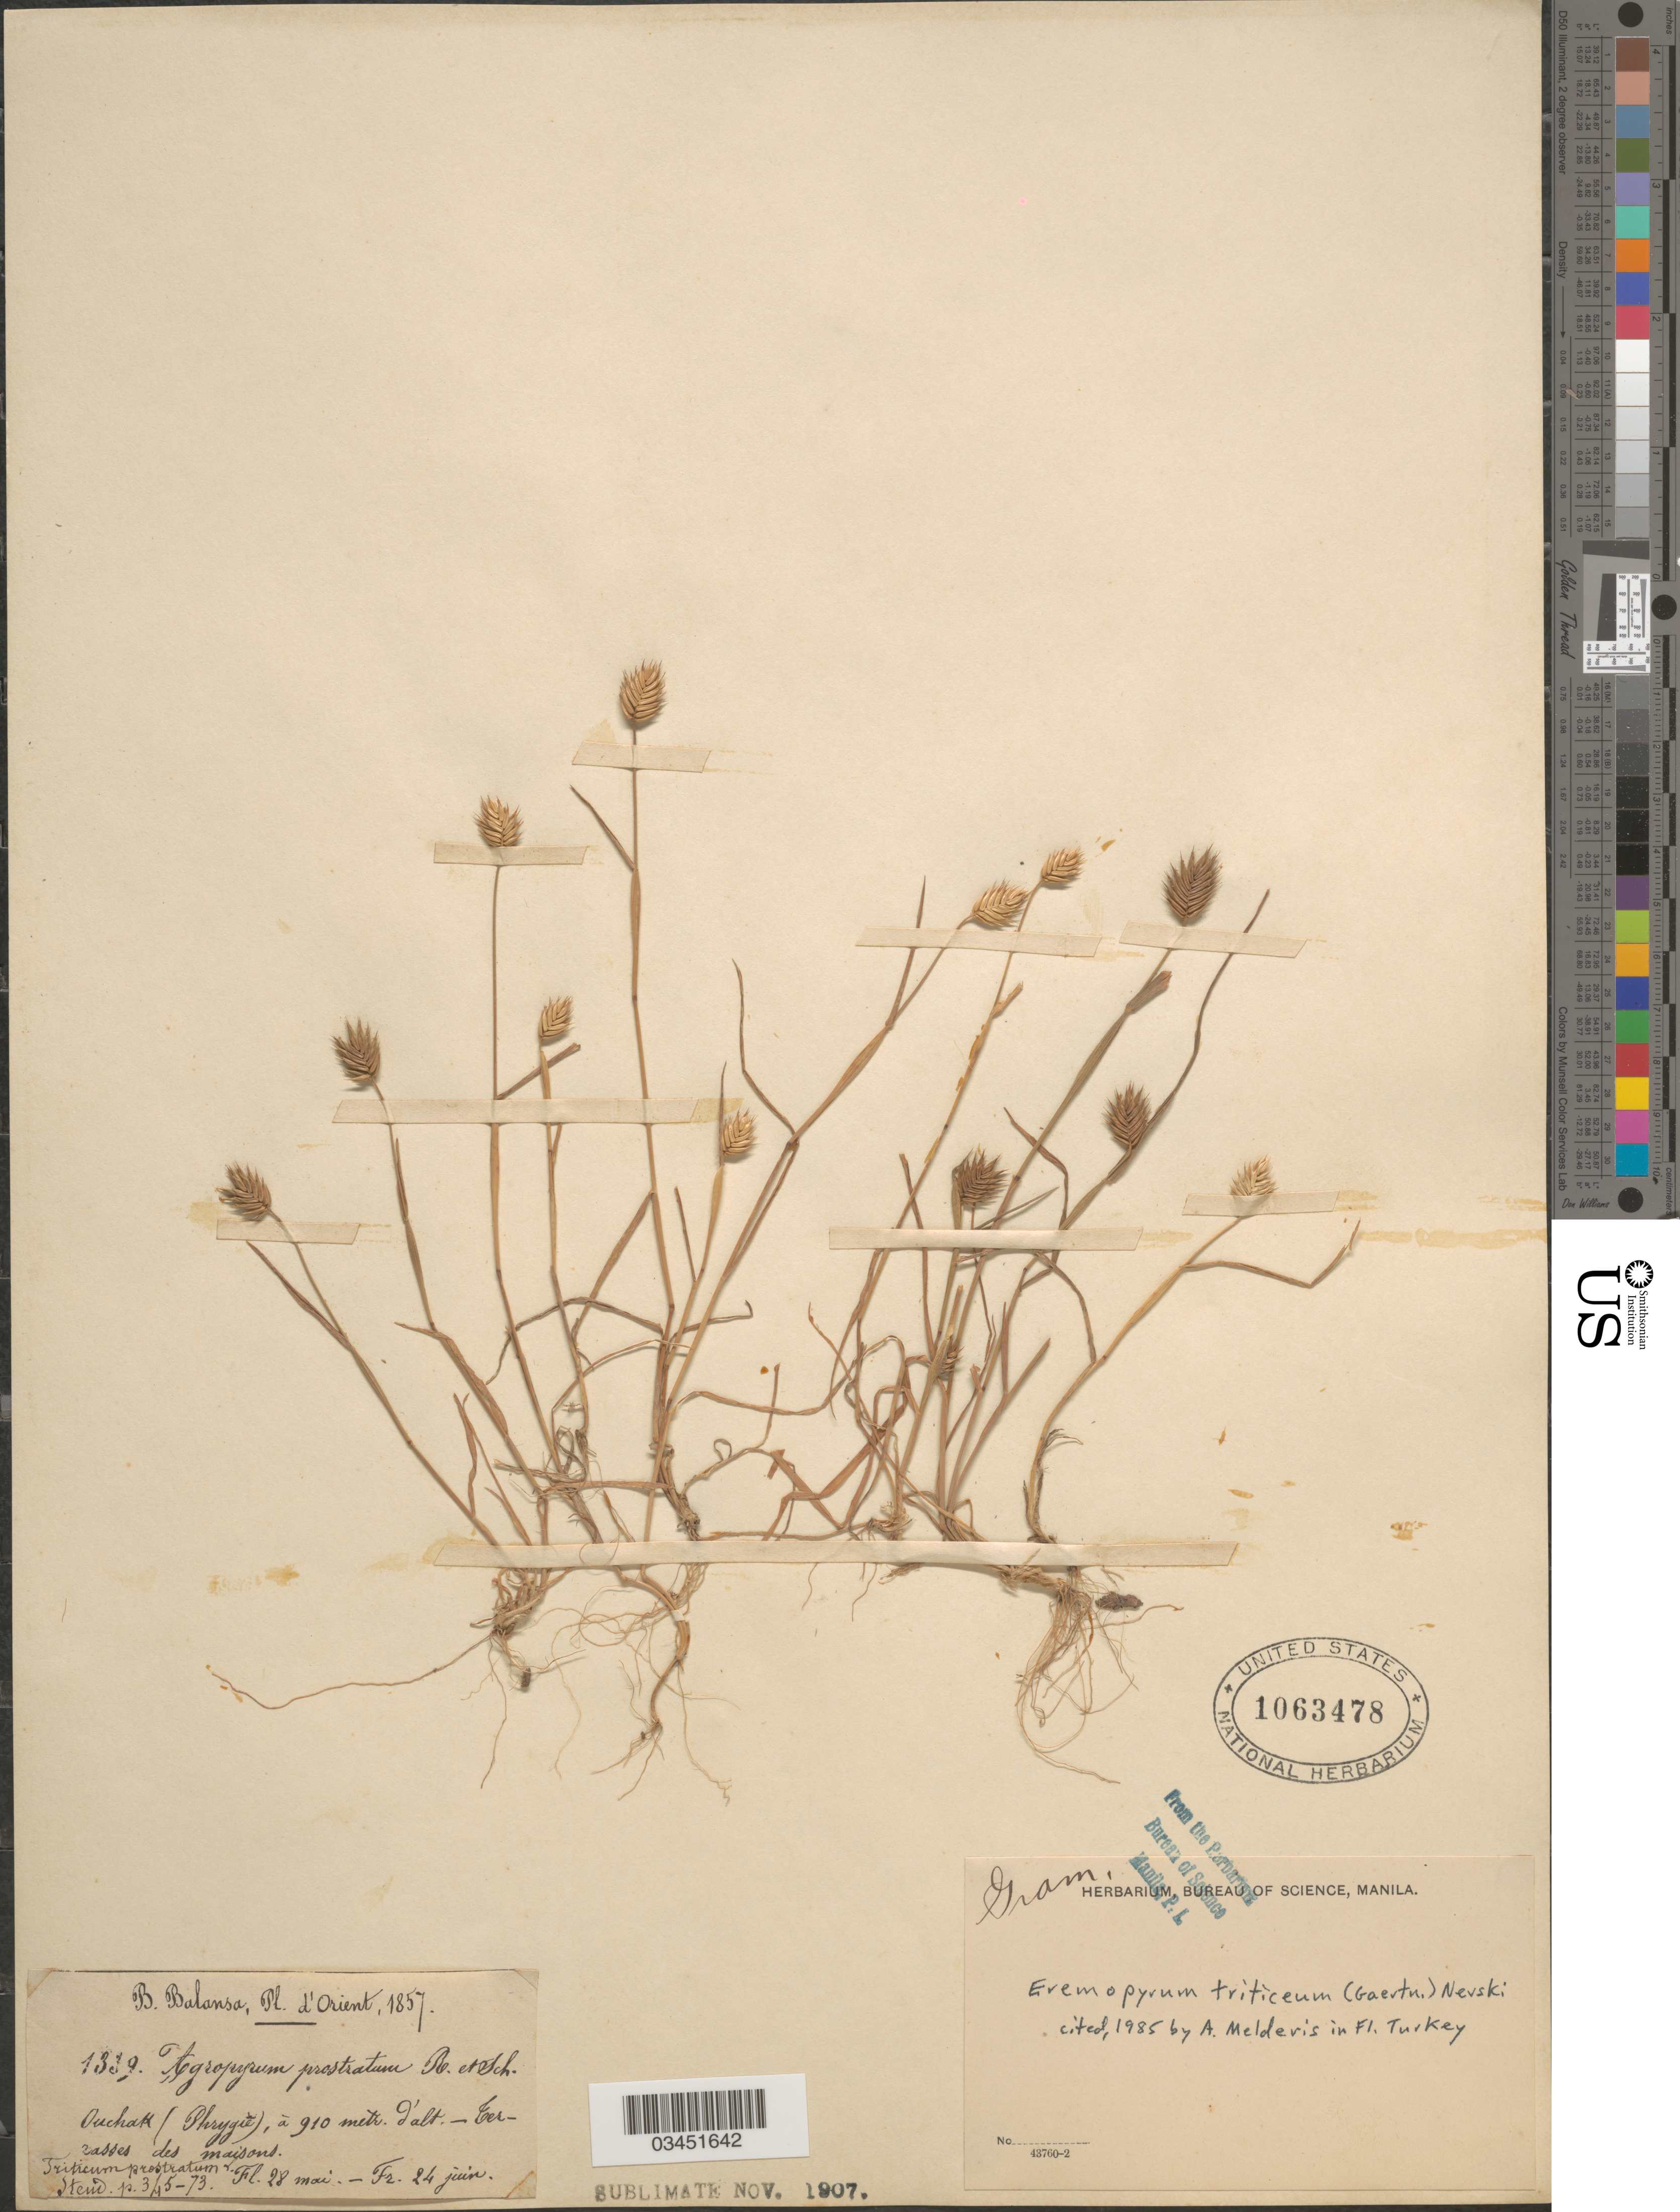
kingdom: Plantae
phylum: Tracheophyta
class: Liliopsida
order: Poales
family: Poaceae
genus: Eremopyrum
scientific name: Eremopyrum triticeum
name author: (Gaertn.) Nevski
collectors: B. Balansa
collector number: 1339*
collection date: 1857-05-28/1857-06-24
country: Turkey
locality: Orient. Ouchak (Phrygie). Terrasses des maisons.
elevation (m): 910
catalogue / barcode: US 1063478